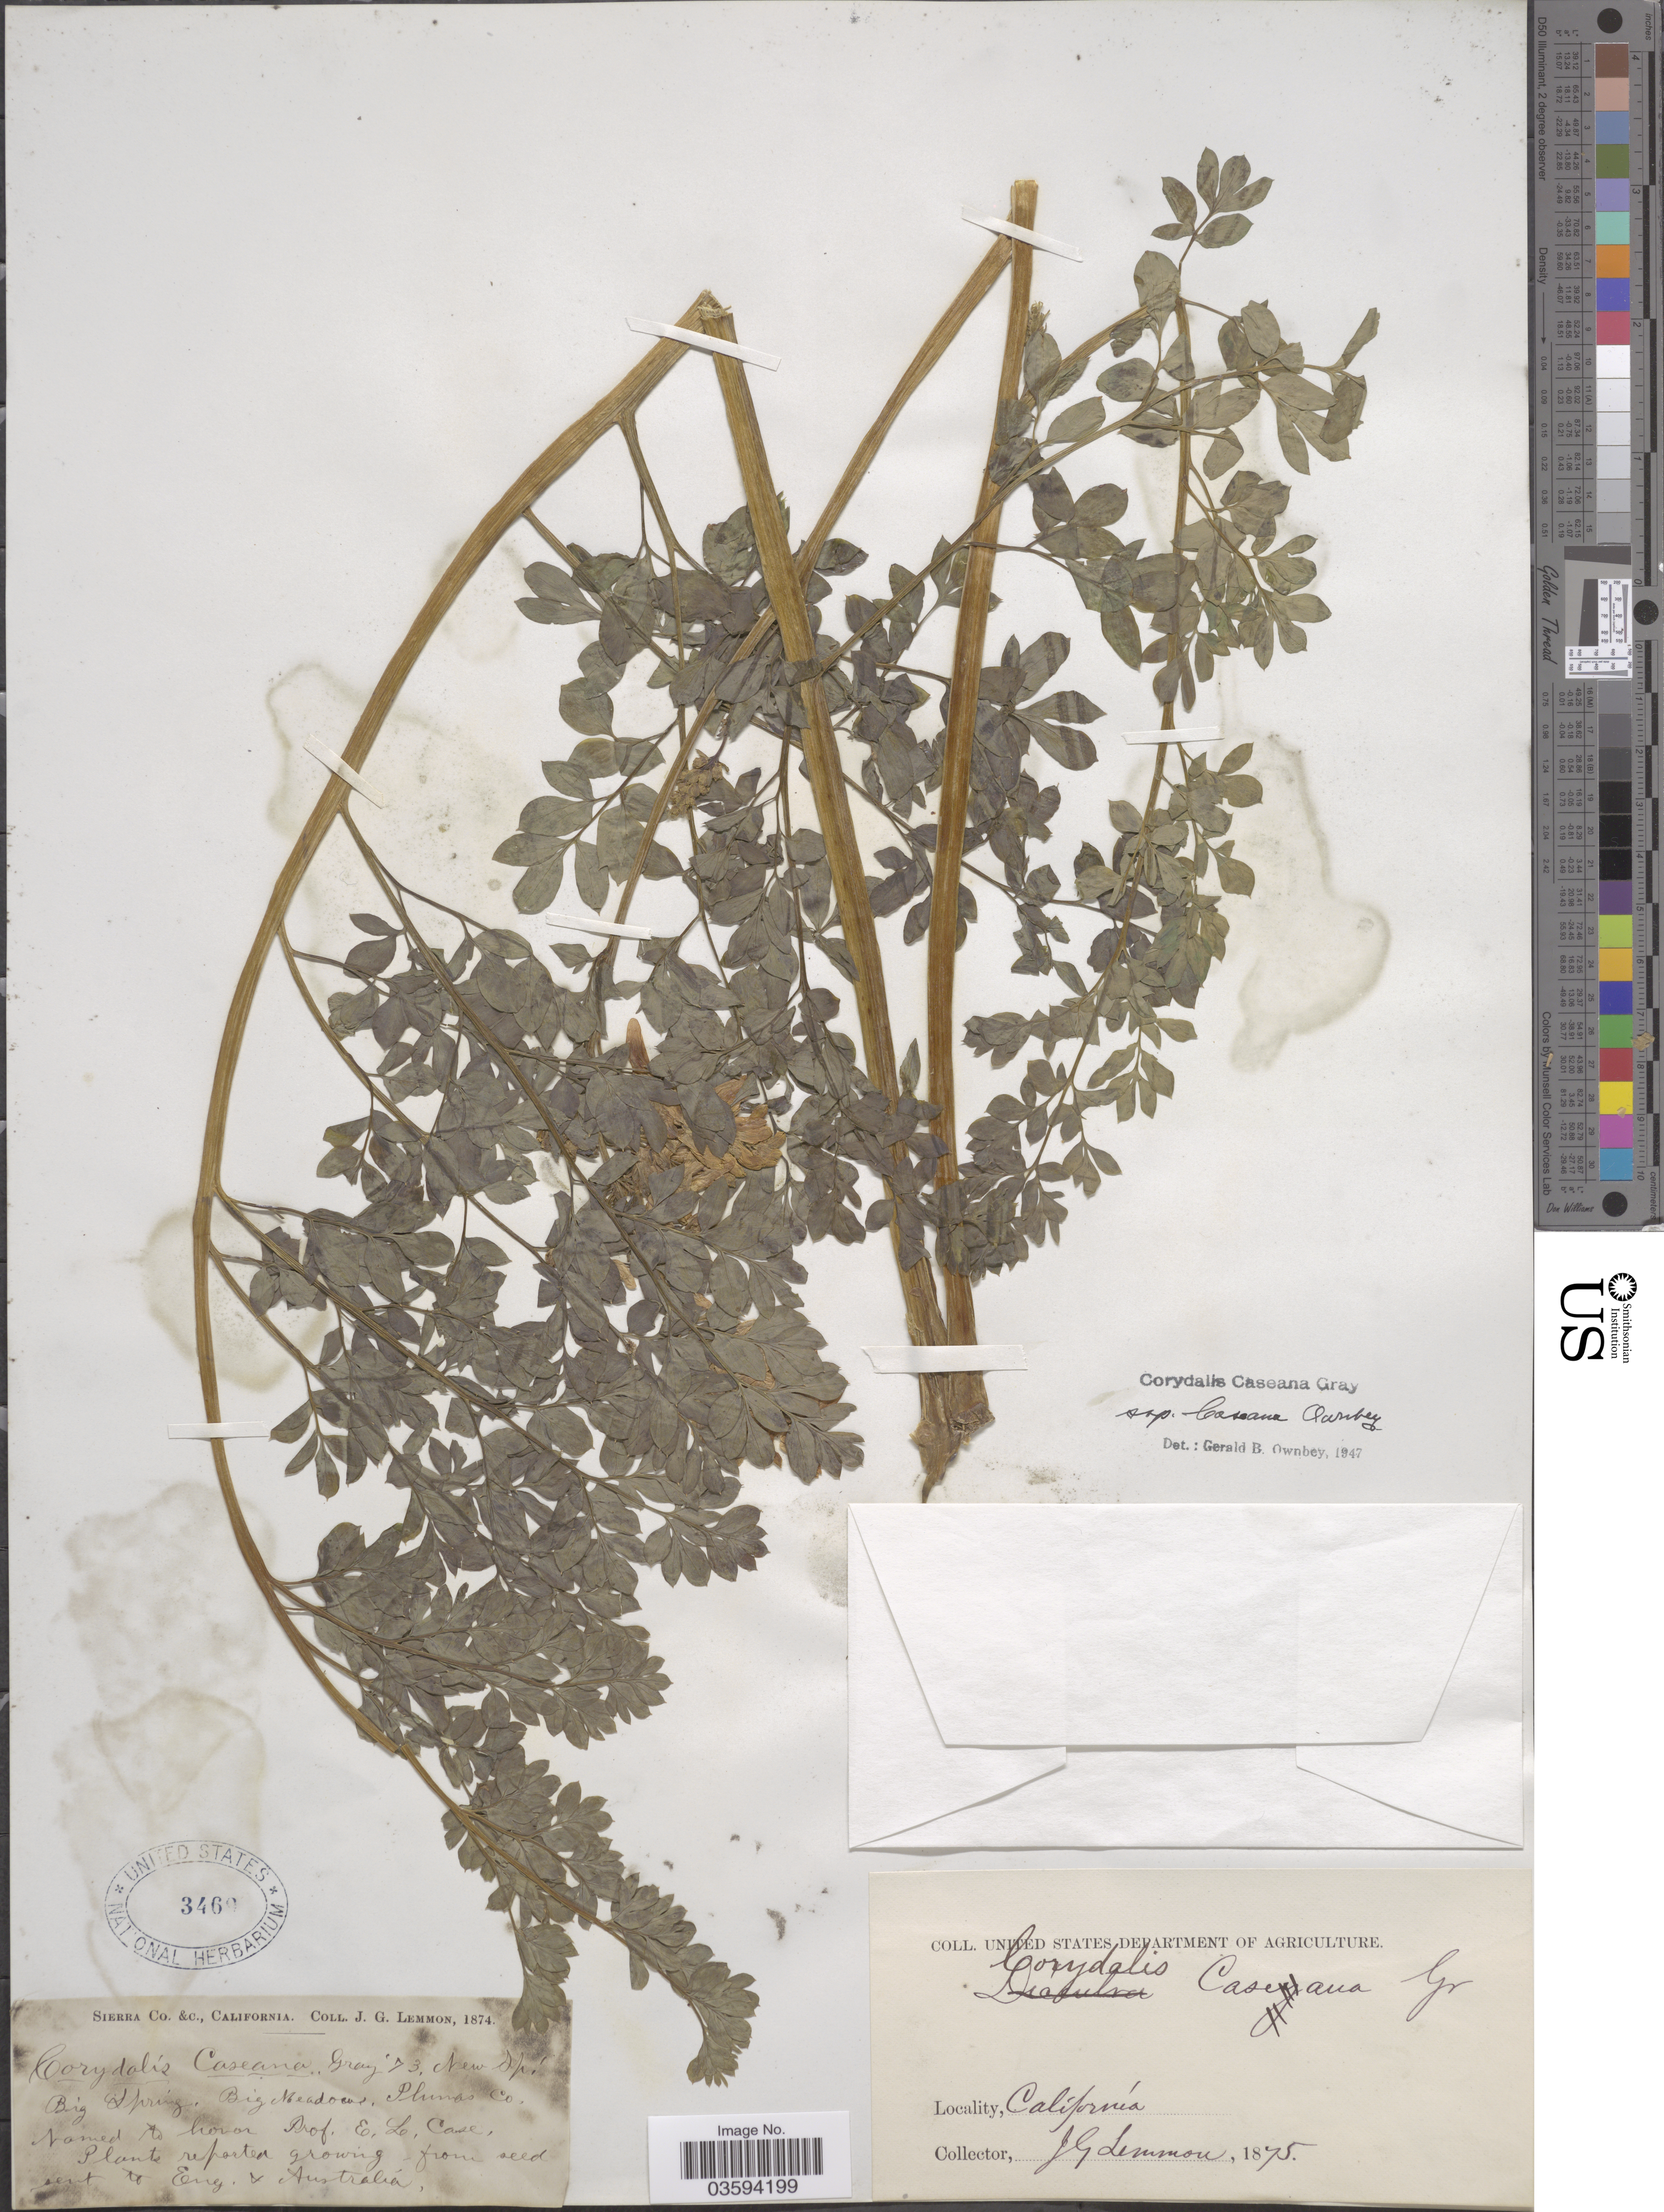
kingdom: Plantae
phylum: Tracheophyta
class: Magnoliopsida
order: Ranunculales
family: Papaveraceae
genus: Corydalis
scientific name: Corydalis caseana subsp. caseana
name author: A. Gray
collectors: J. Lemmon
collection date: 1874/1875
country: United States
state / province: California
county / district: Plumas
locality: Sierra Co. &c. Big Spring, Big Meadow, Plumas Co.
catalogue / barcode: US 3469